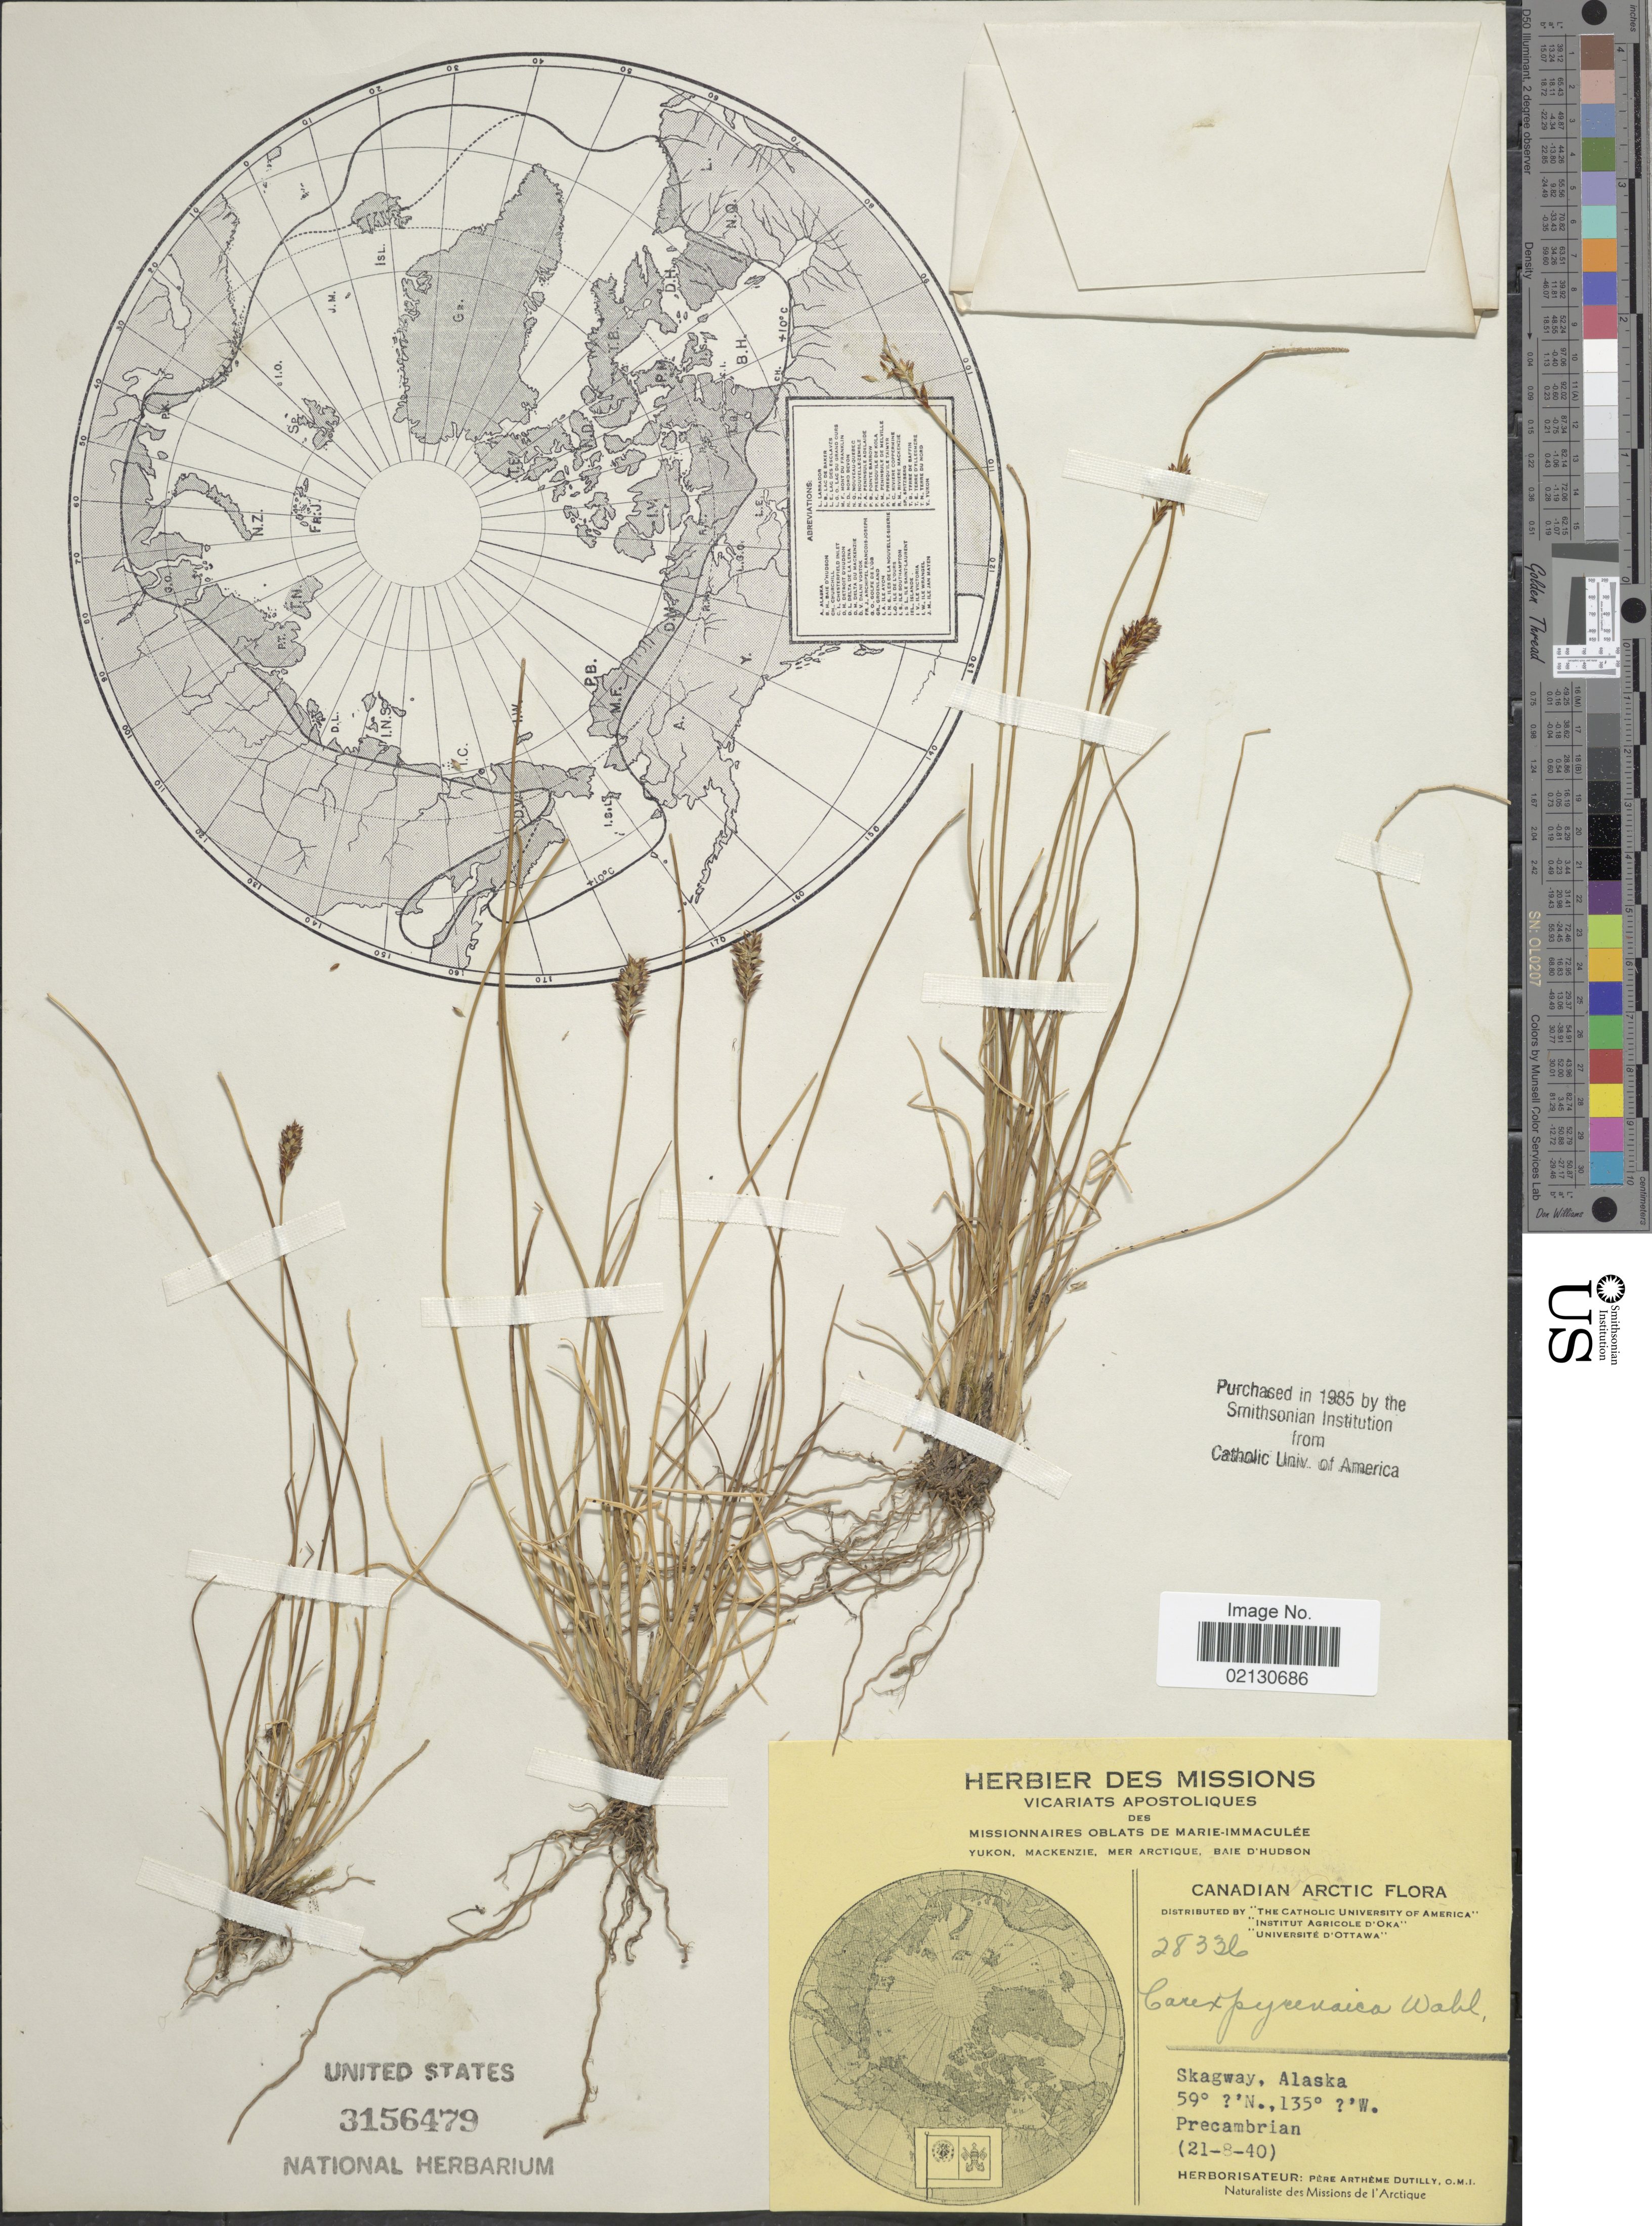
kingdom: Plantae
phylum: Tracheophyta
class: Liliopsida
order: Poales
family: Cyperaceae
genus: Carex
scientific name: Carex micropoda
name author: C.A. Mey.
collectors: P. Dutilly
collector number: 2833C*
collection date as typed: Transcribed d/m/y: 21/8/40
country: United States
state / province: Alaska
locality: Skagway. Canadian Arctic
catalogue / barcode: US 3156479